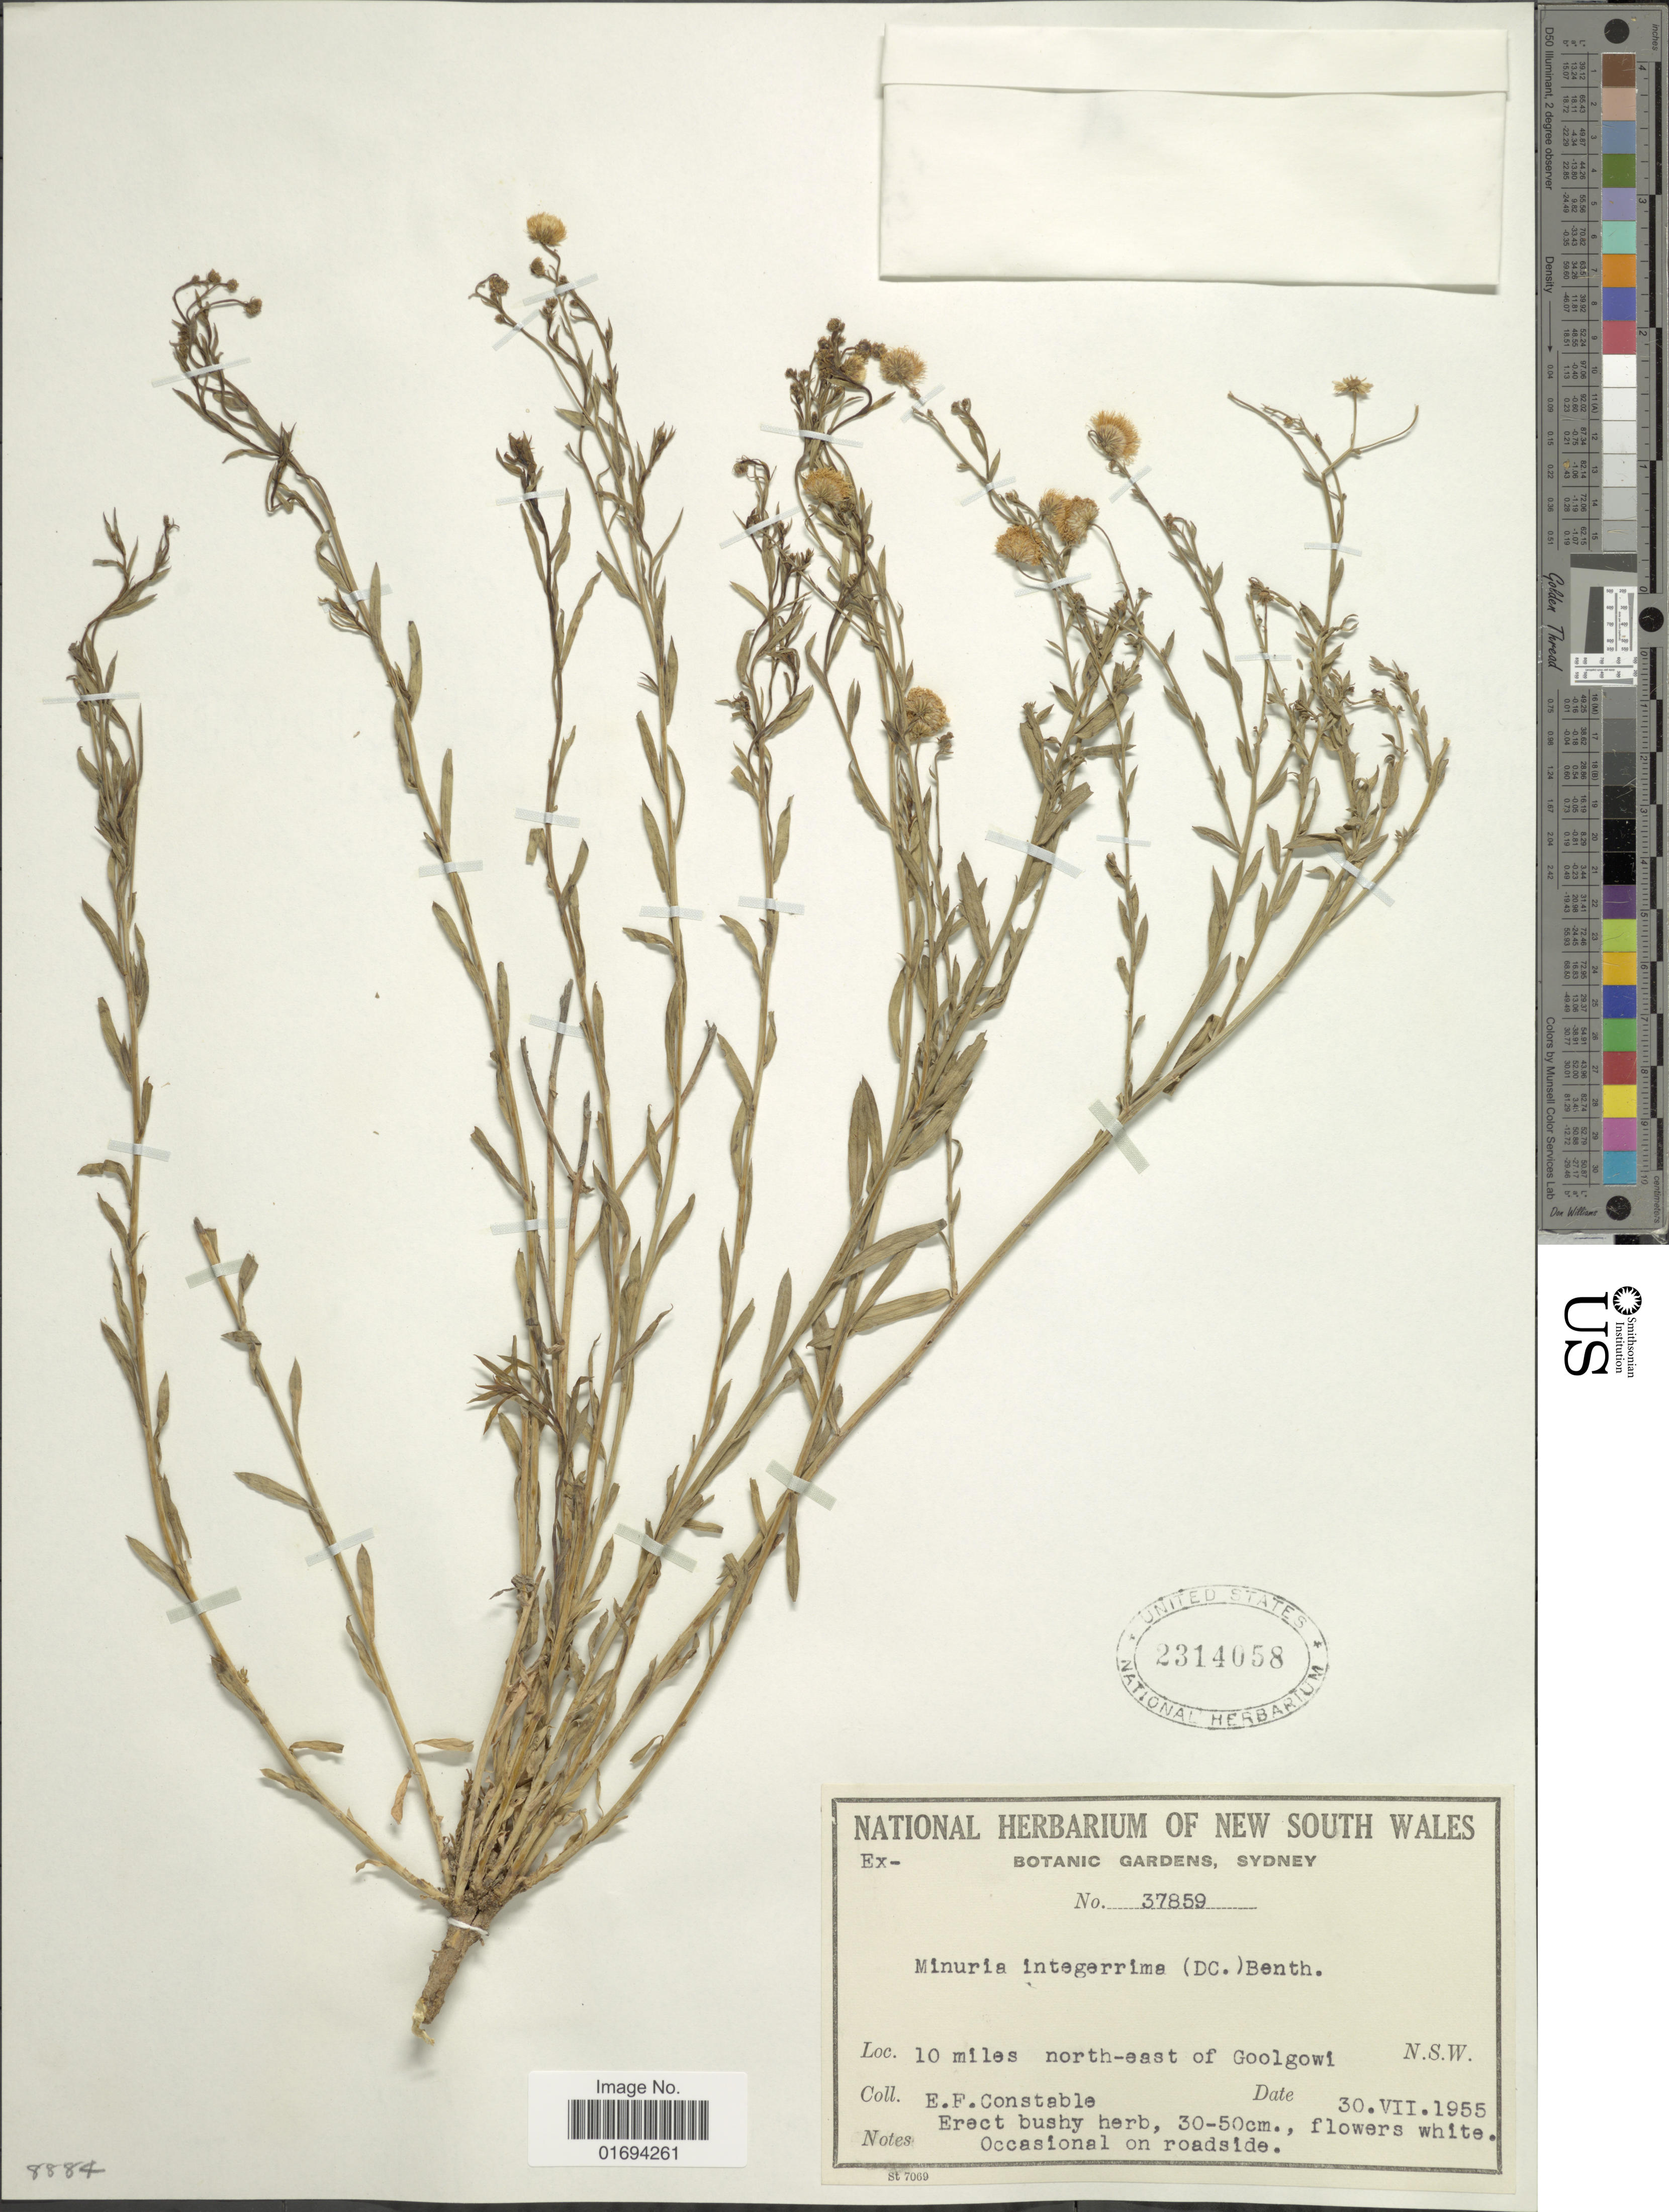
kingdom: Plantae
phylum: Tracheophyta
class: Magnoliopsida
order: Asterales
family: Asteraceae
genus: Minuria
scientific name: Minuria integerrima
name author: (DC.) Benth.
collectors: E. F. Constable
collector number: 37859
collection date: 1955-07-30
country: Australia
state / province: New South Wales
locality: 10 miles north-east of Goolgowi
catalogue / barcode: US 2314058